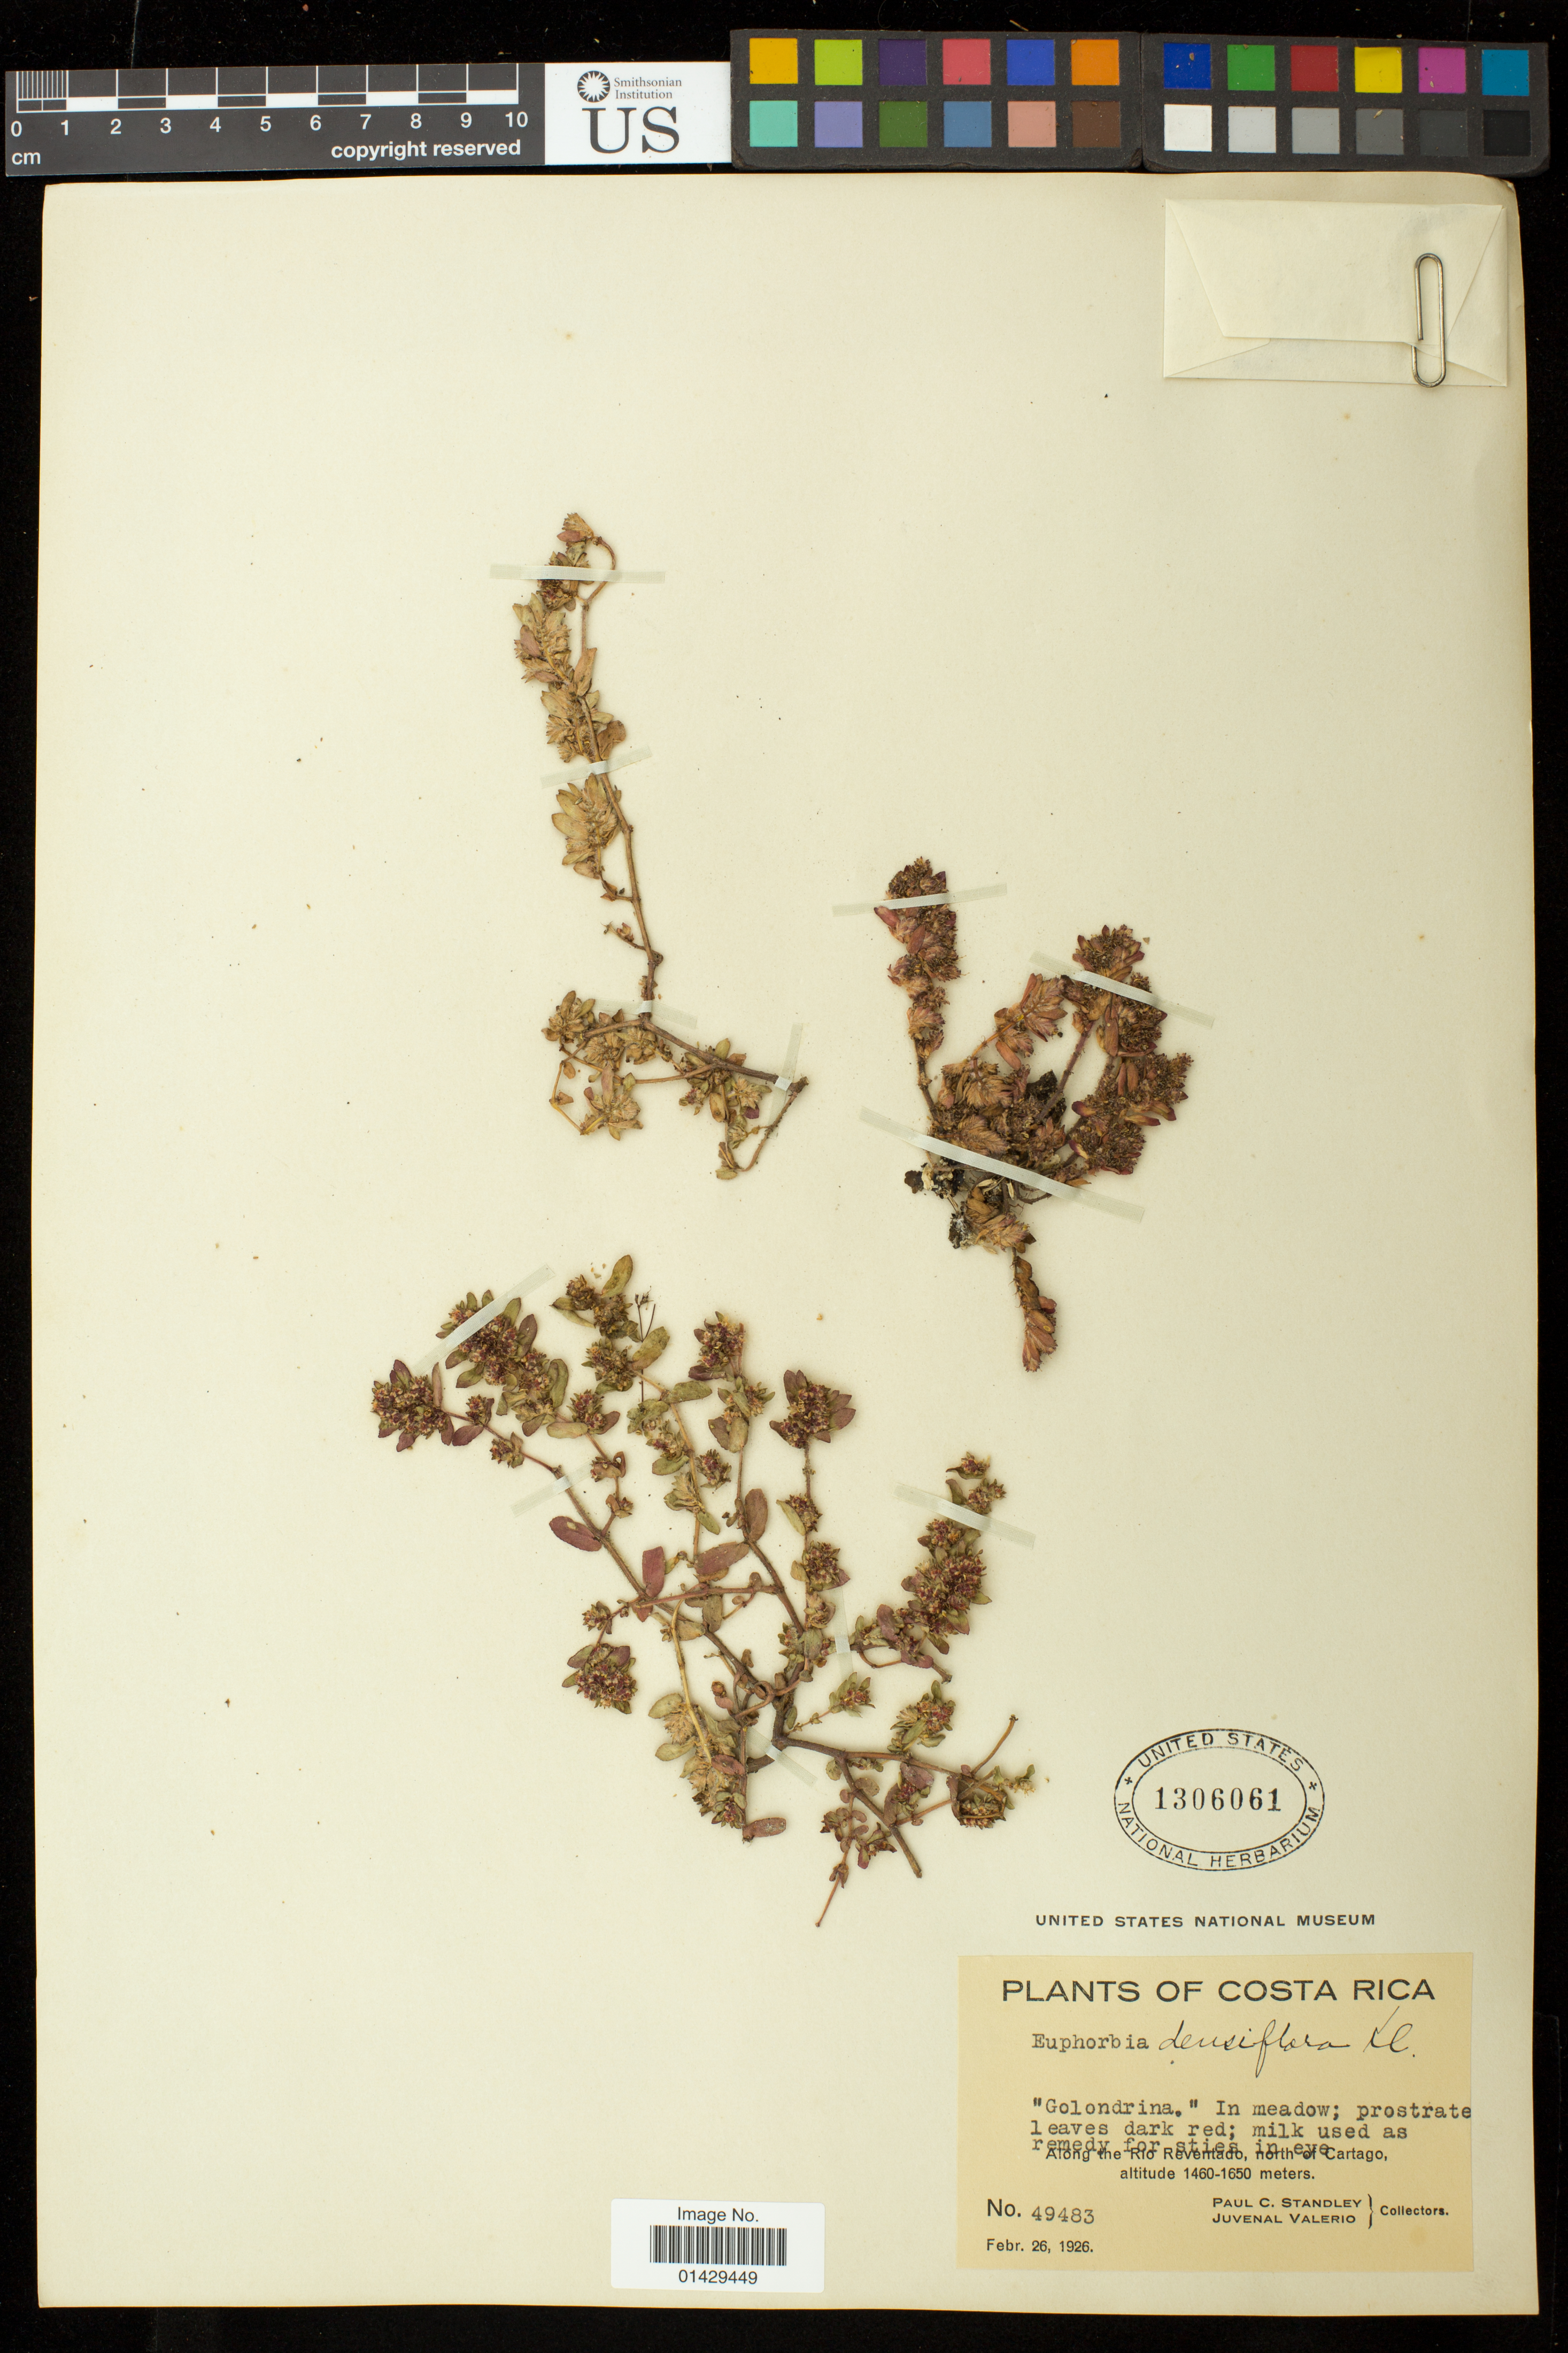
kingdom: Plantae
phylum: Tracheophyta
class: Magnoliopsida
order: Malpighiales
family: Euphorbiaceae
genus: Euphorbia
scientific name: Euphorbia densiflora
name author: (Klotzsch & Garcke) Klotzsch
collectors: P. C. Standley & J. Valerio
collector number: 49483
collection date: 1926-02-26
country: Costa Rica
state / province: Cartago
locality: Along the Rio Reventado, north of Cartago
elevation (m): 1460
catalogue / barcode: US 1306061